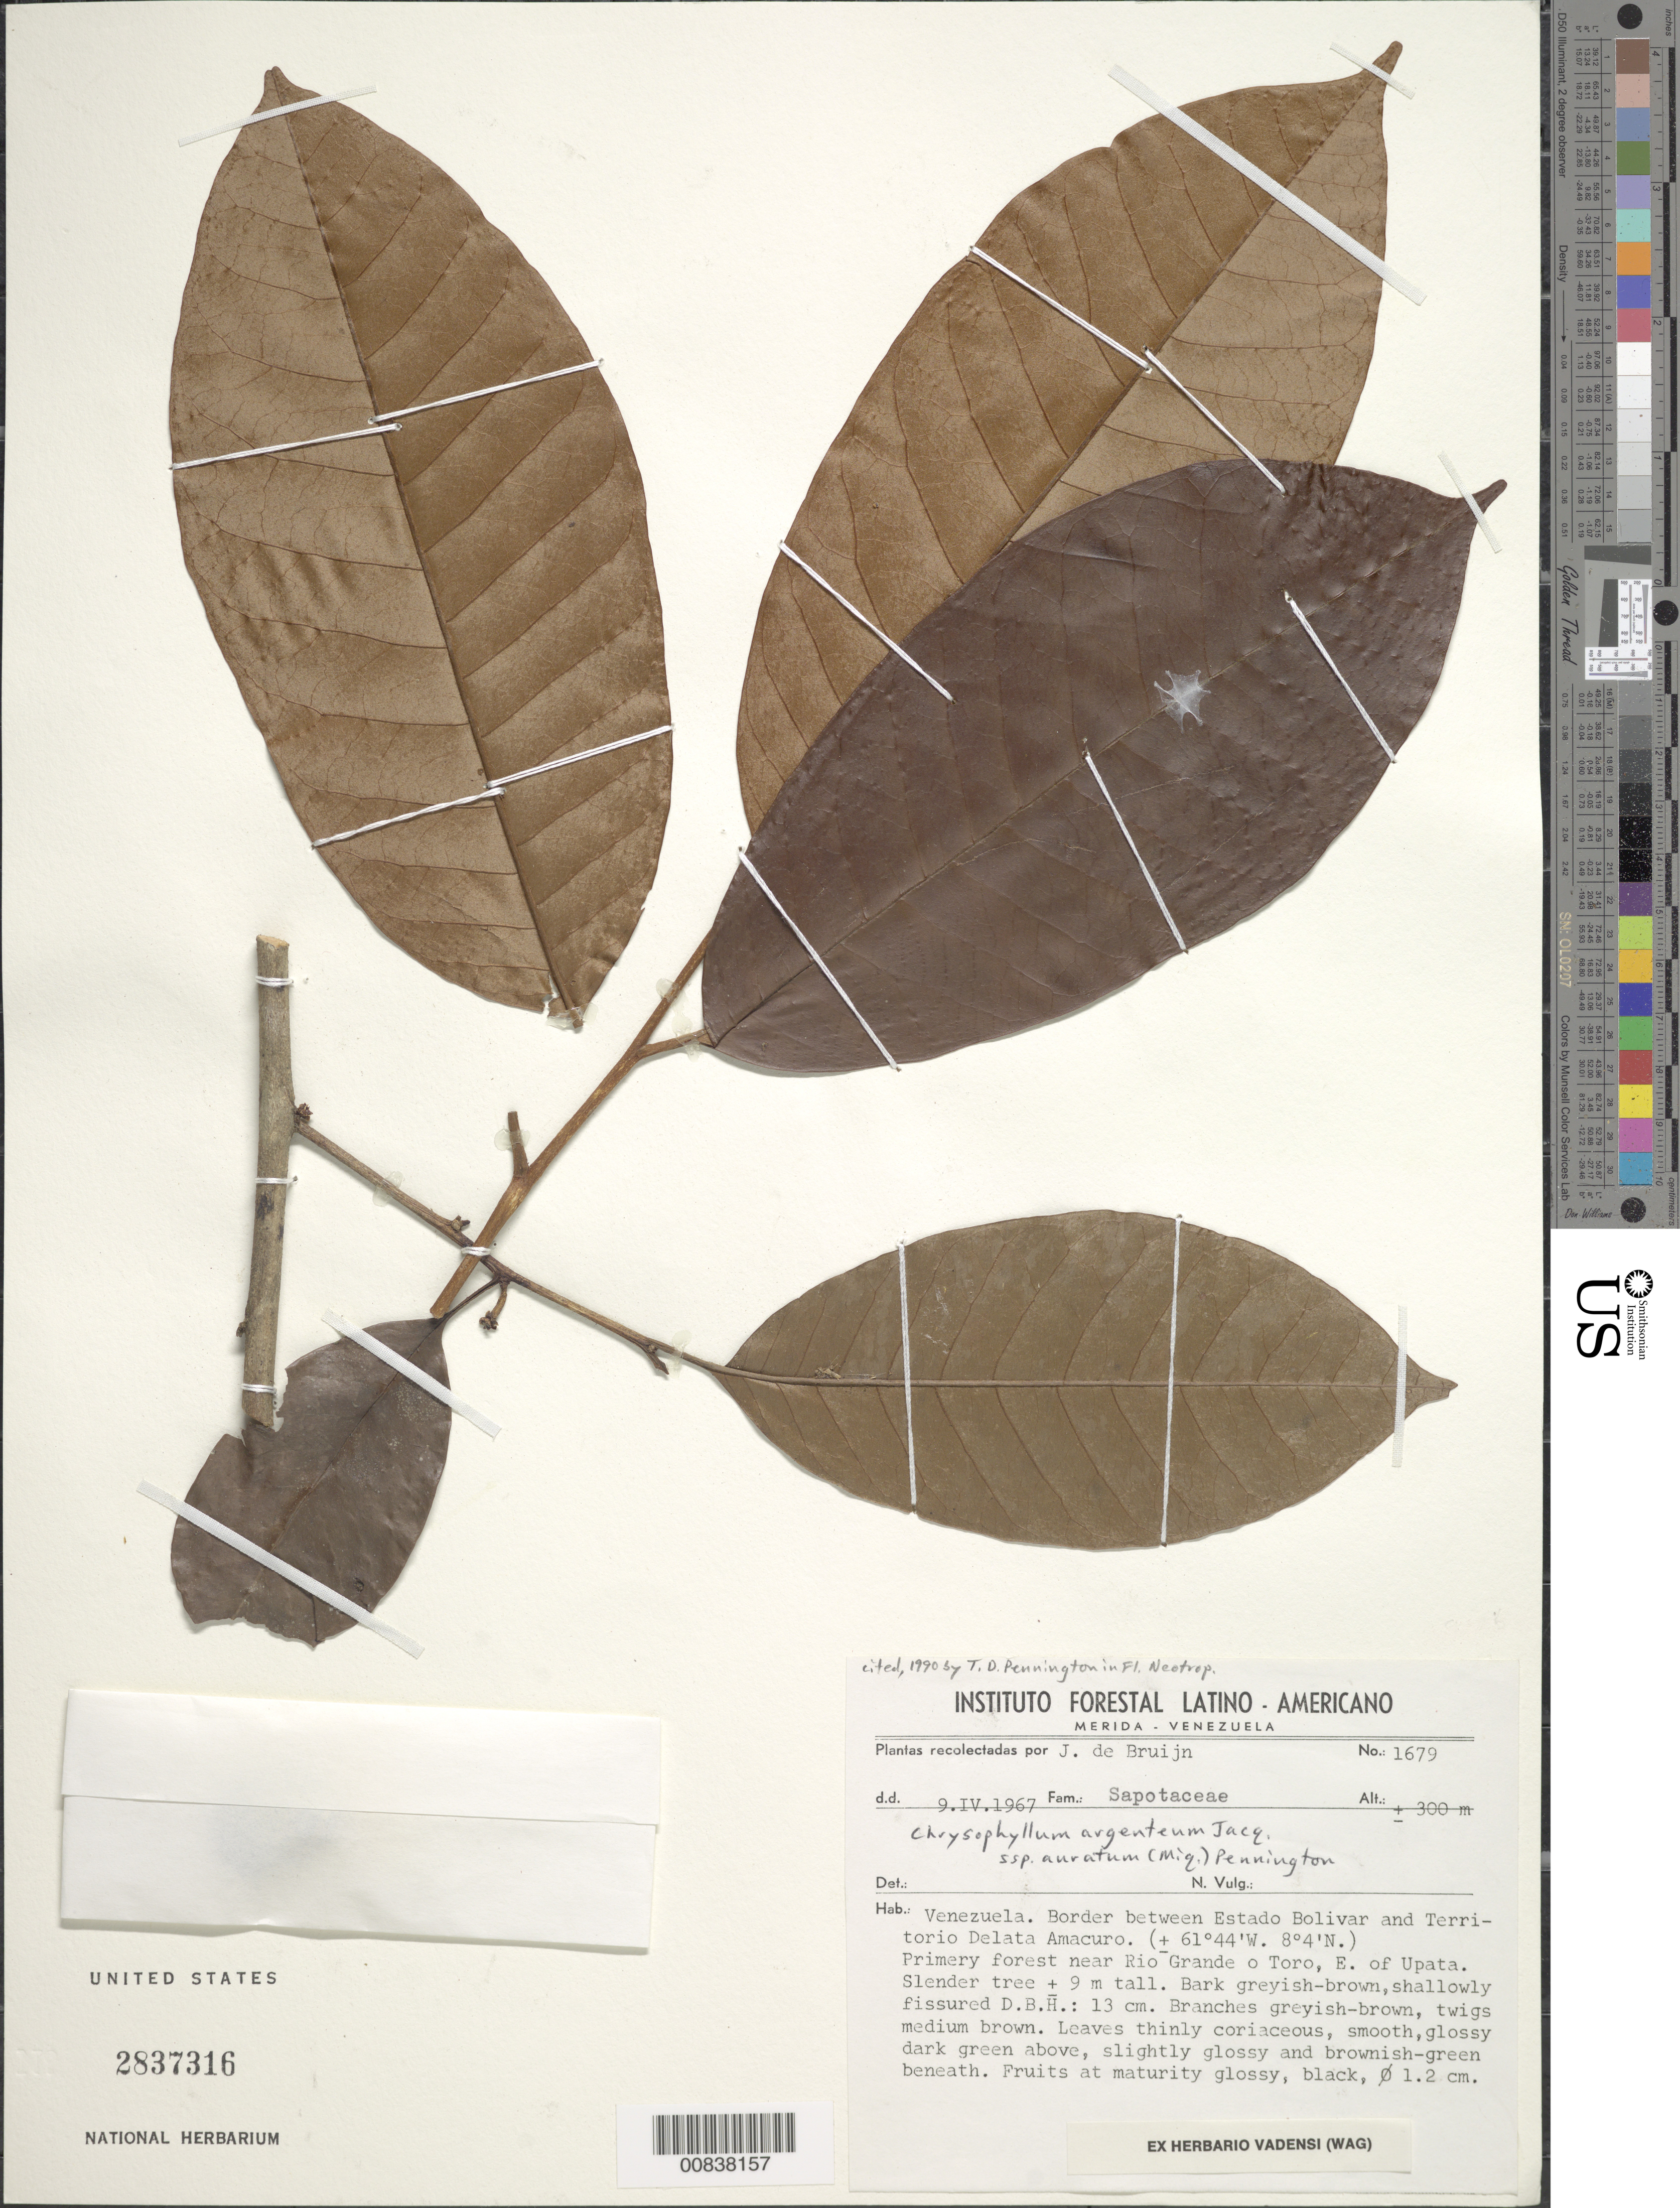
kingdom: Plantae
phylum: Tracheophyta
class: Magnoliopsida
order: Ericales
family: Sapotaceae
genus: Chrysophyllum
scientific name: Chrysophyllum argenteum subsp. auratum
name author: (Miq.) T.D. Penn.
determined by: Pennington, T. D., (K)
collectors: J. Bruijn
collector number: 1679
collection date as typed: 9-Apr-67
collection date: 1967-04-09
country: Venezuela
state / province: Bolívar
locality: Estado Bolívar and Territorío Delta Amacuro border, near Río Grande o Toro, E of Upata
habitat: Primary forest near river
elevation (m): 300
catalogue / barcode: US 2837316